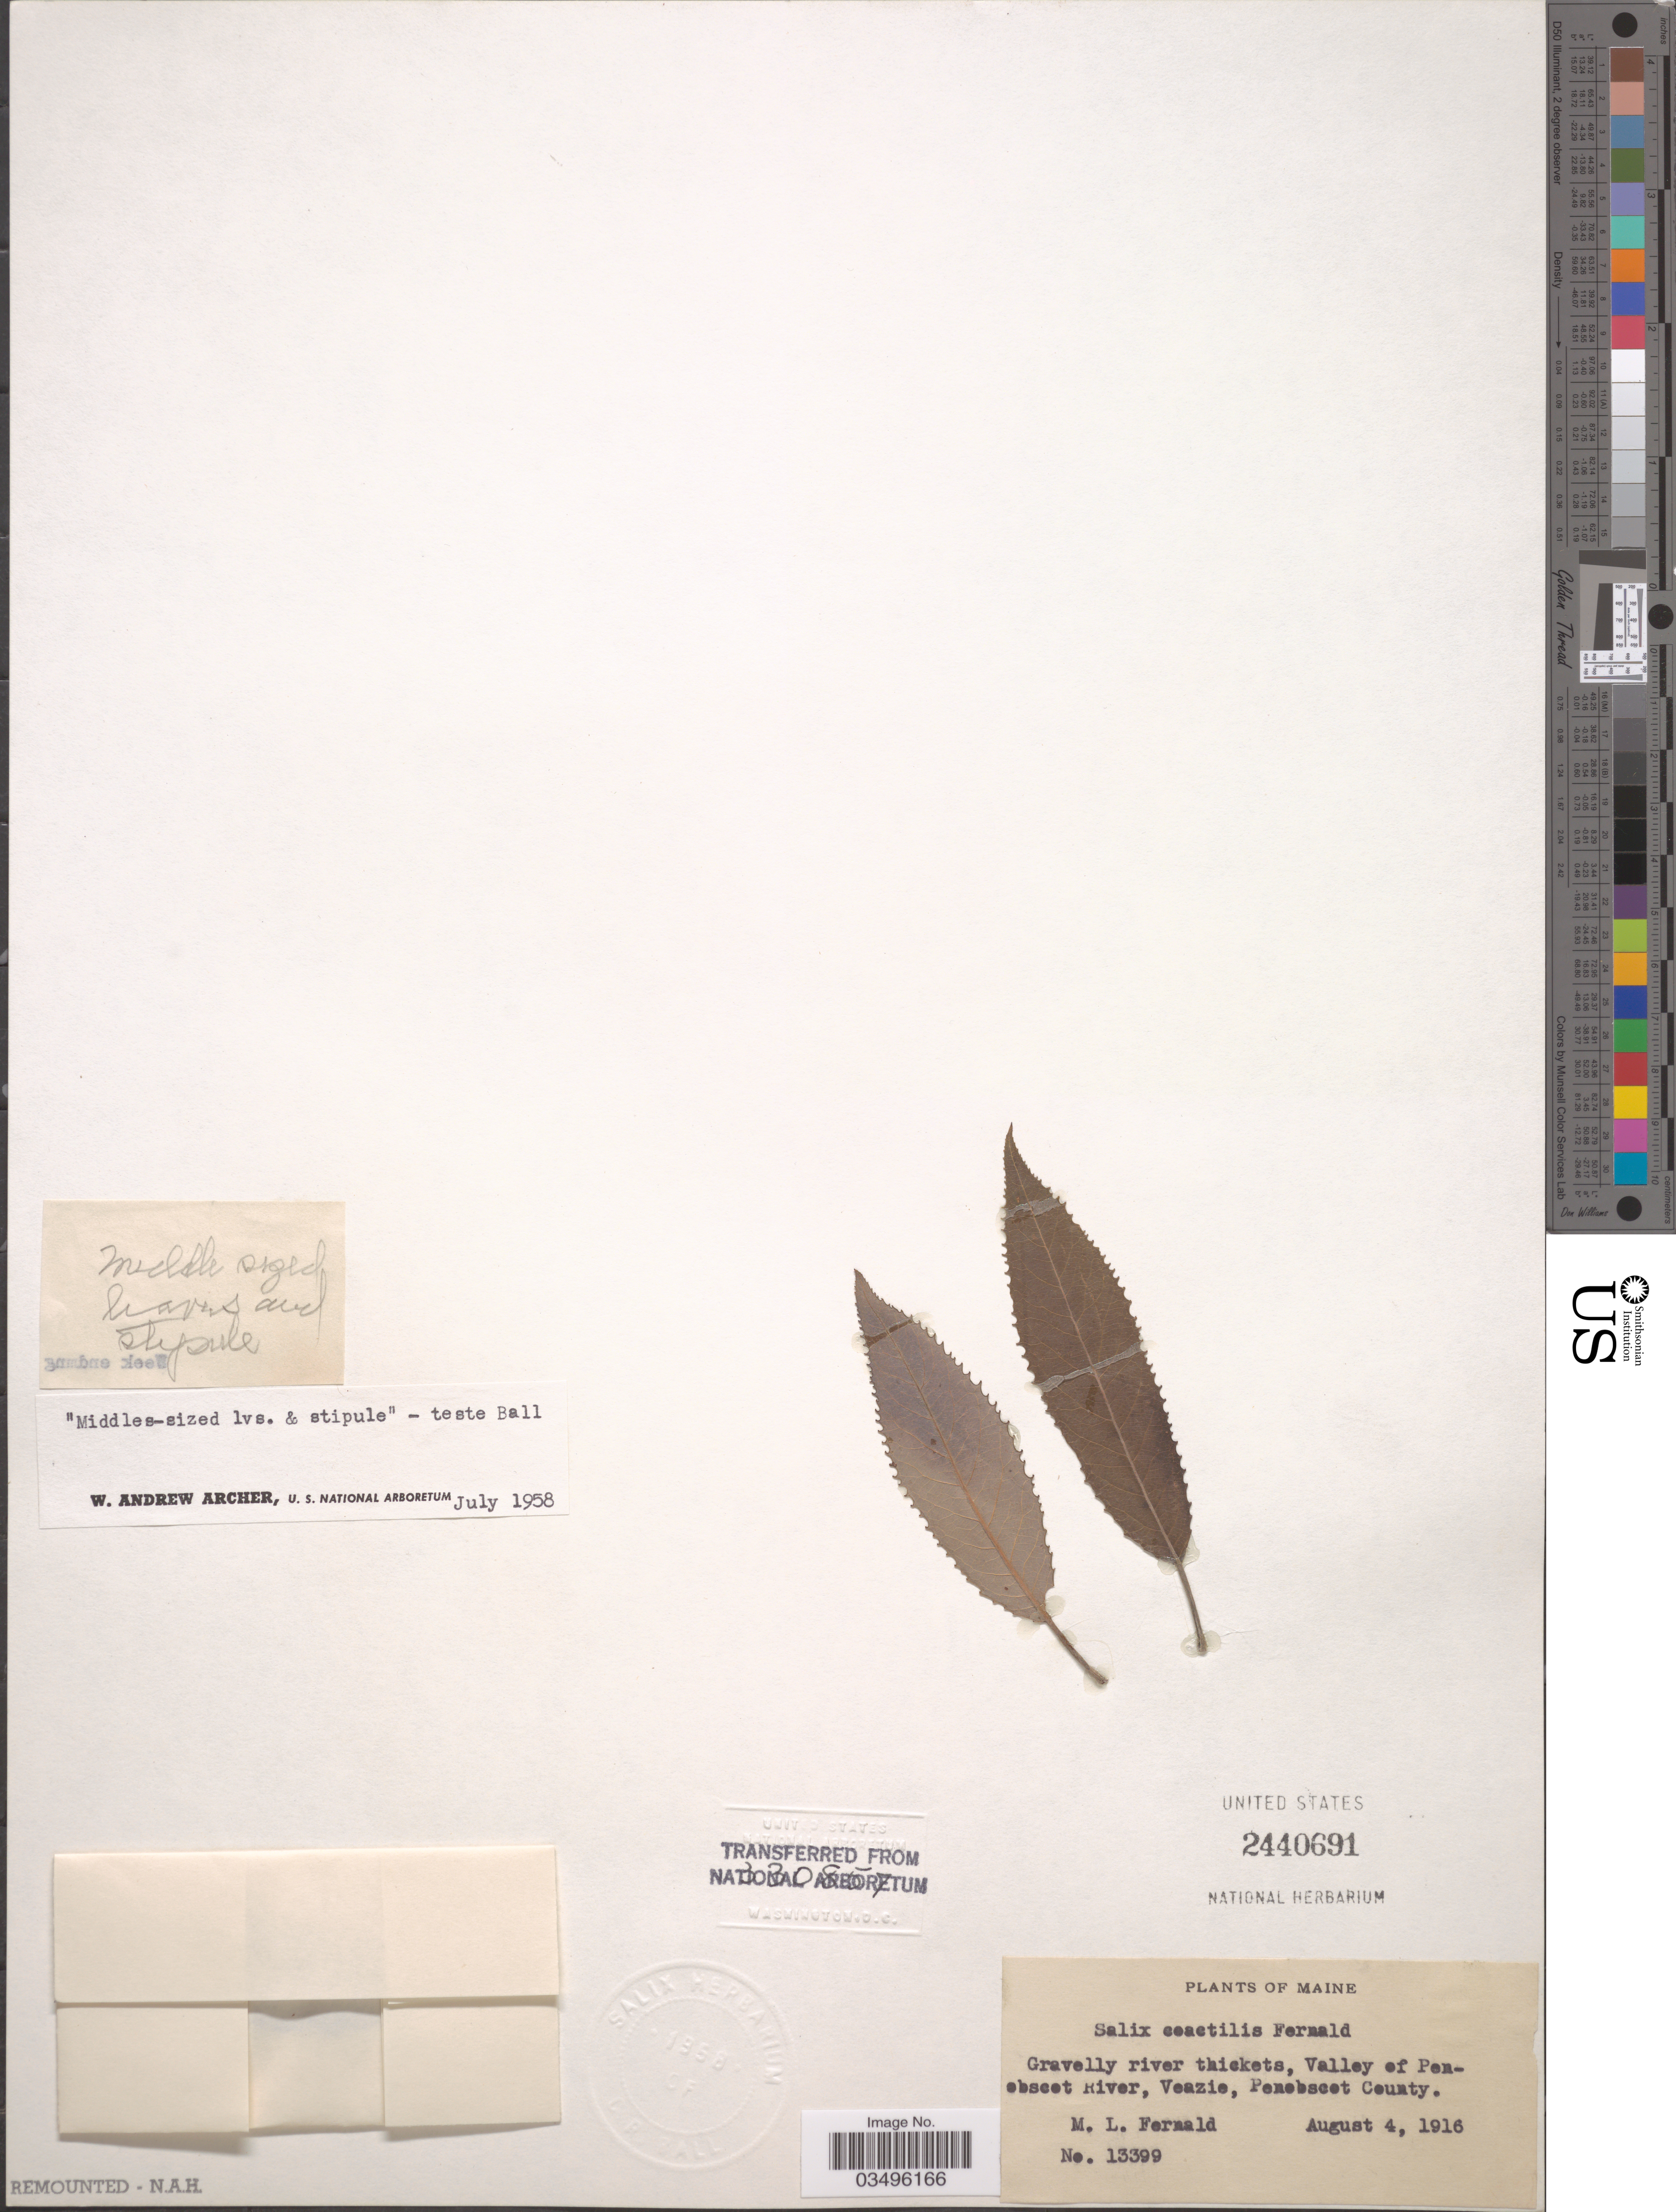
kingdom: Plantae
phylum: Tracheophyta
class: Magnoliopsida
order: Malpighiales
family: Salicaceae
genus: Salix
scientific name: Salix coactilis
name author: Fernald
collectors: M. L. Fernald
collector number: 13399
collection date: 1916-08-04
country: United States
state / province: Maine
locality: Valley of Penobscot River, Veazie, Penobscot County.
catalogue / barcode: US 2440691